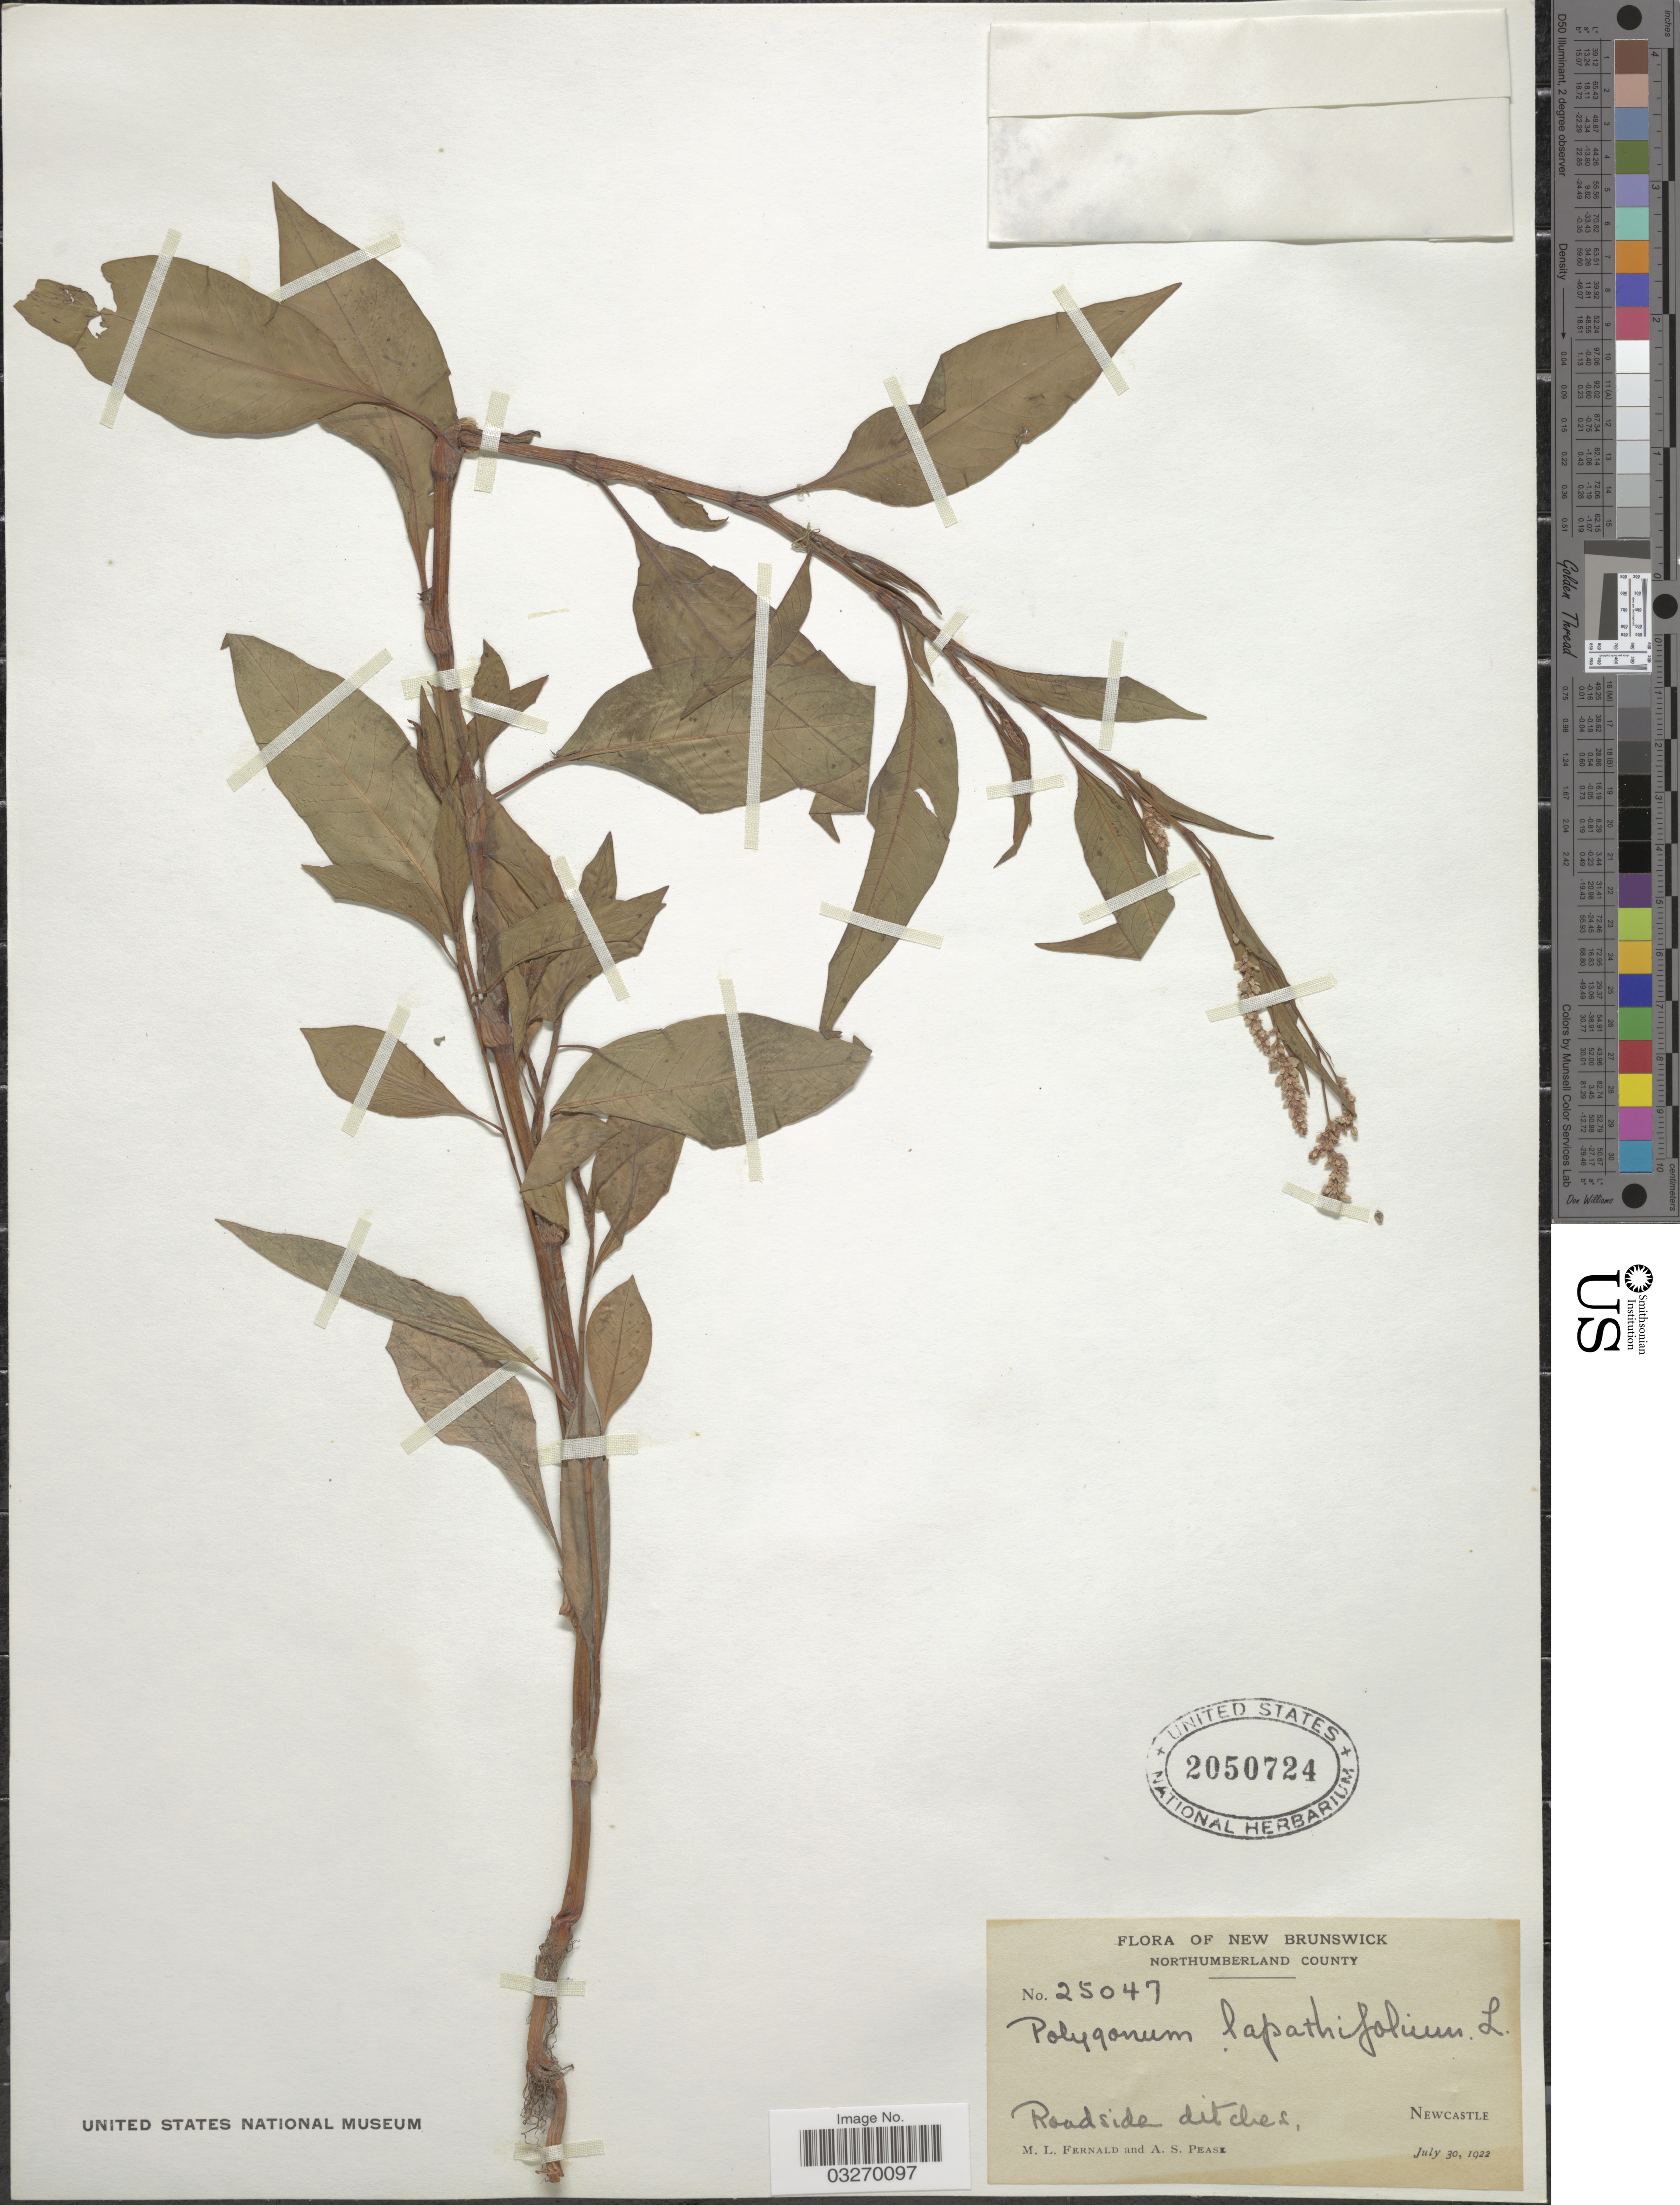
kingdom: Plantae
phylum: Tracheophyta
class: Magnoliopsida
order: Caryophyllales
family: Polygonaceae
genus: Persicaria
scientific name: Persicaria lapathifolia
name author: (L.) Delarbre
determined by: Atha, D. E.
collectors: M. L. Fernald & A. S. Pease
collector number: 25047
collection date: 1922-07-30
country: Canada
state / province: New Brunswick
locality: Northumberland County. Newcastle.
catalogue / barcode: US 2050724